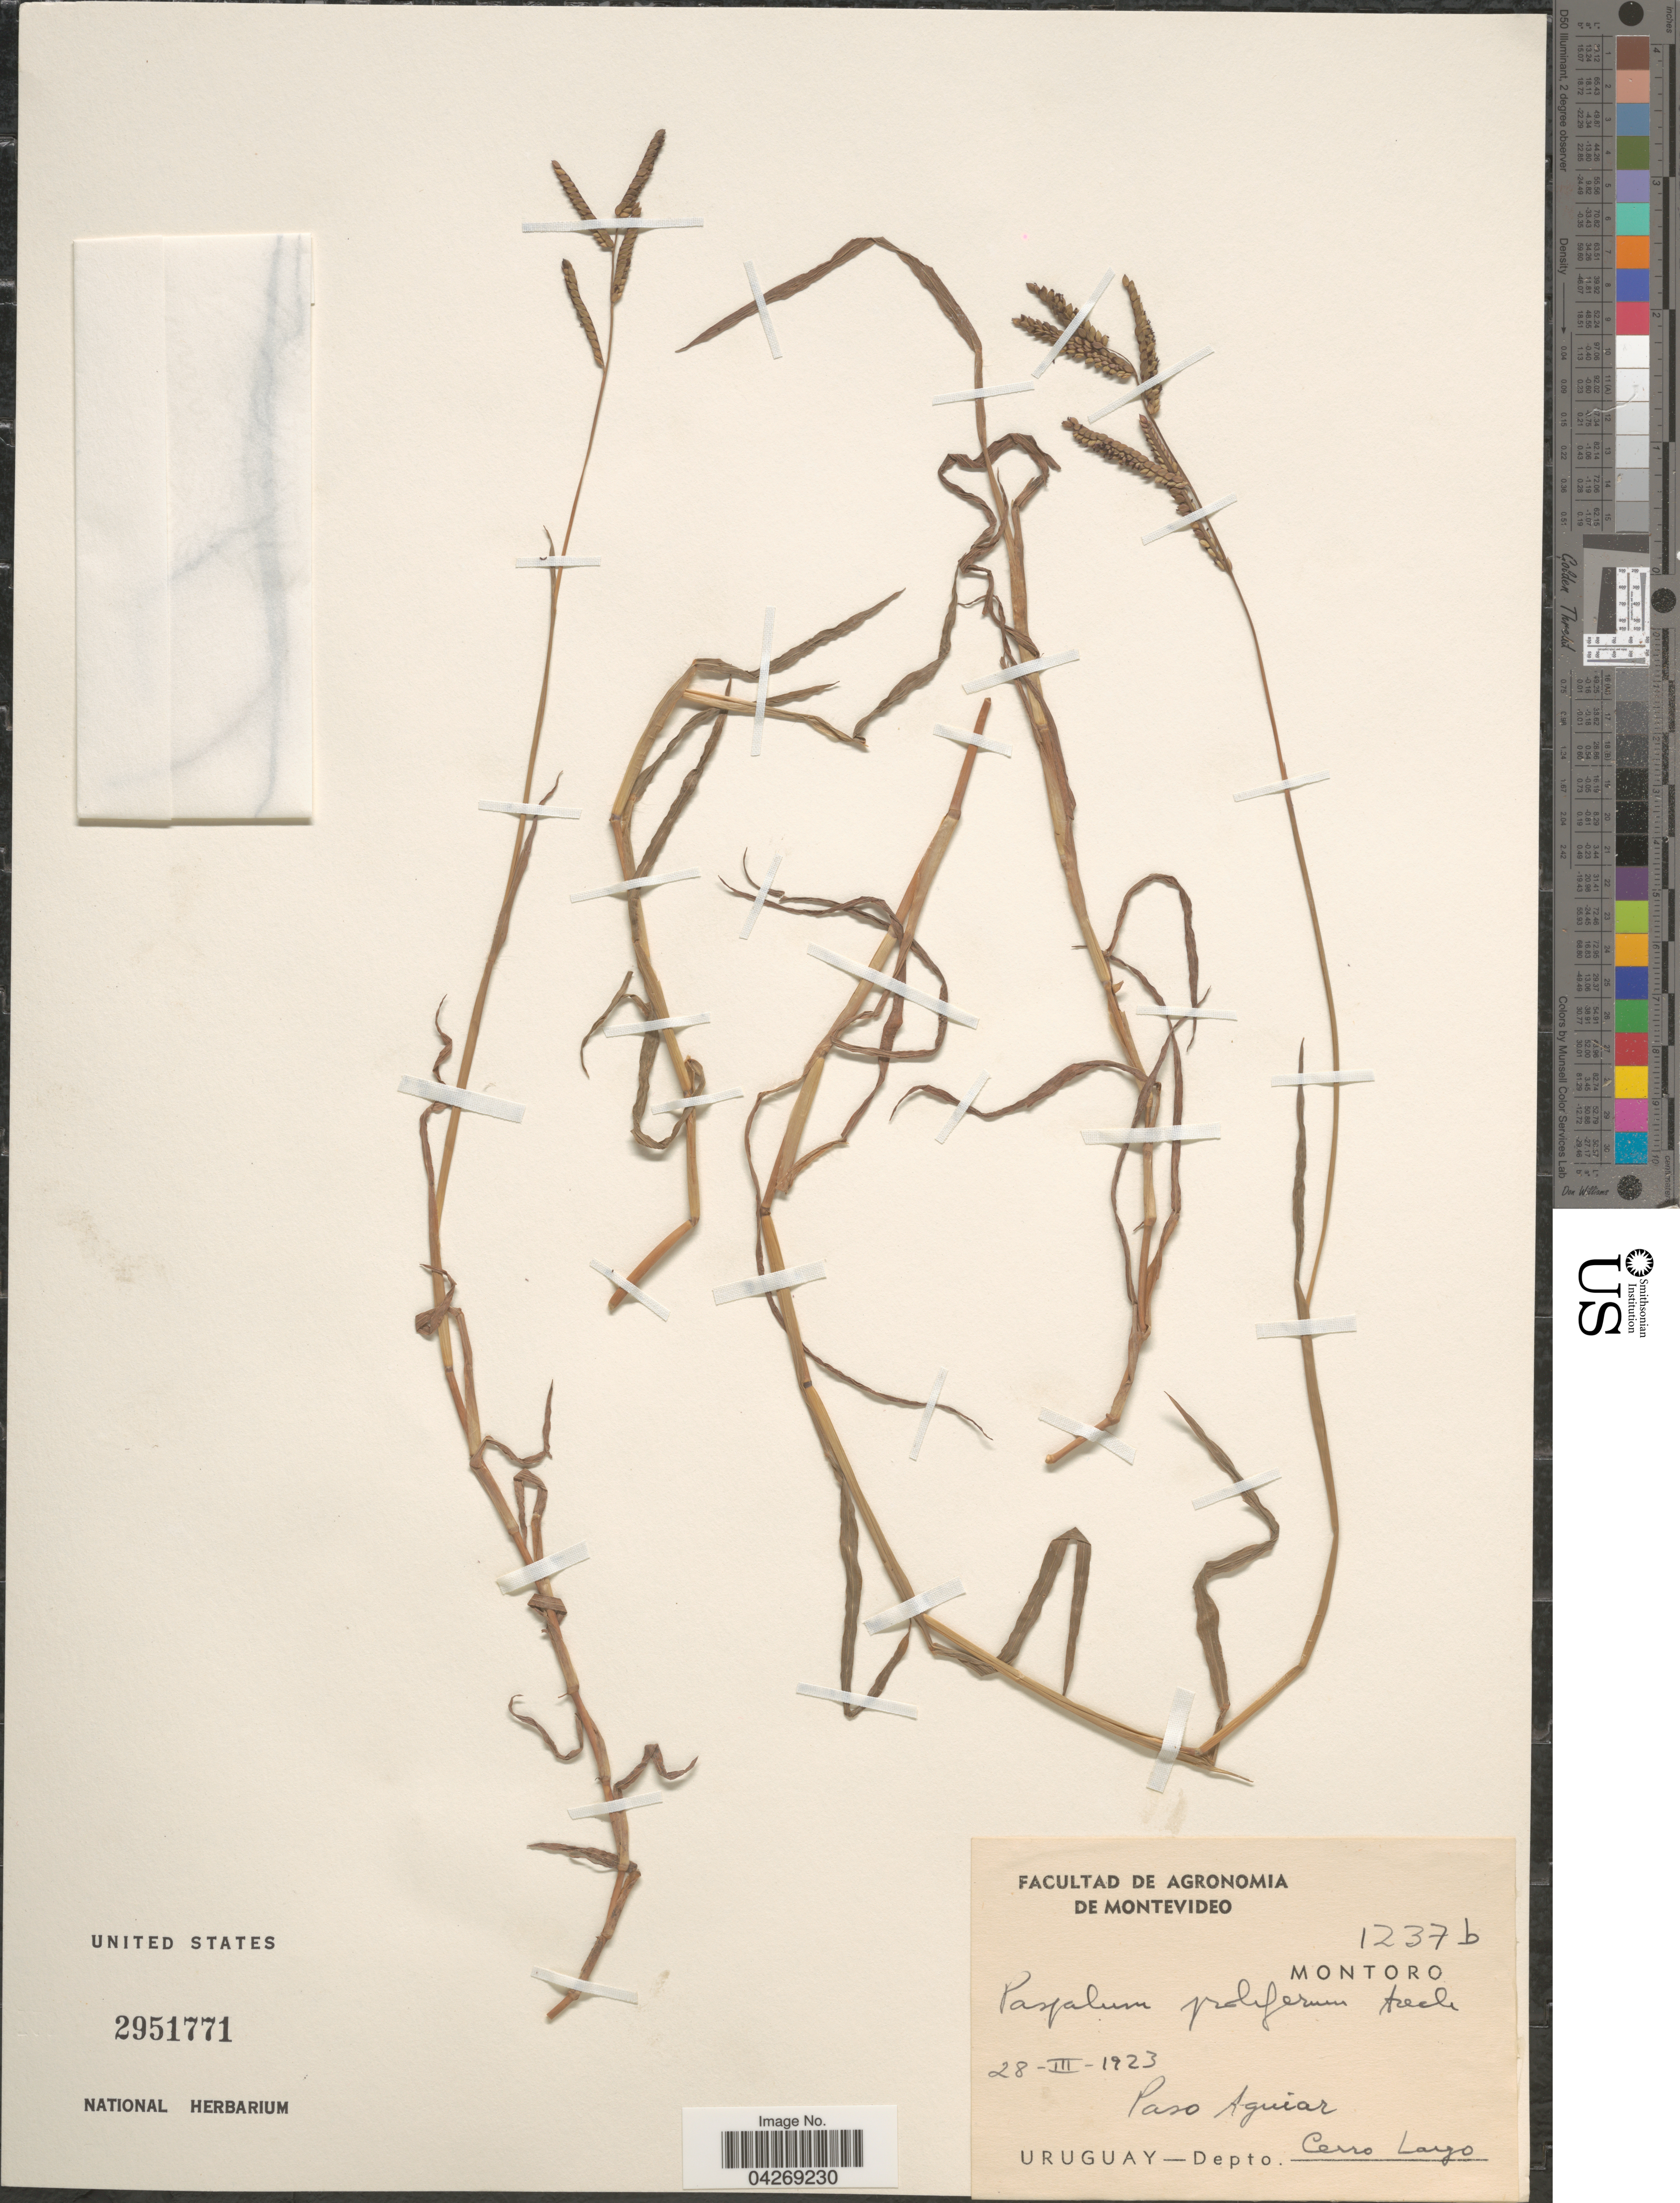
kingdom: Plantae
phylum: Tracheophyta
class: Liliopsida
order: Poales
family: Poaceae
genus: Paspalum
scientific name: Paspalum denticulatum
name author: Trin.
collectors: Montoro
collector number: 1237b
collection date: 1923-03-28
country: Uruguay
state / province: Cerro Largo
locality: Paso Aguiar. Depto. Cerro Largo.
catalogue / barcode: US 2951771